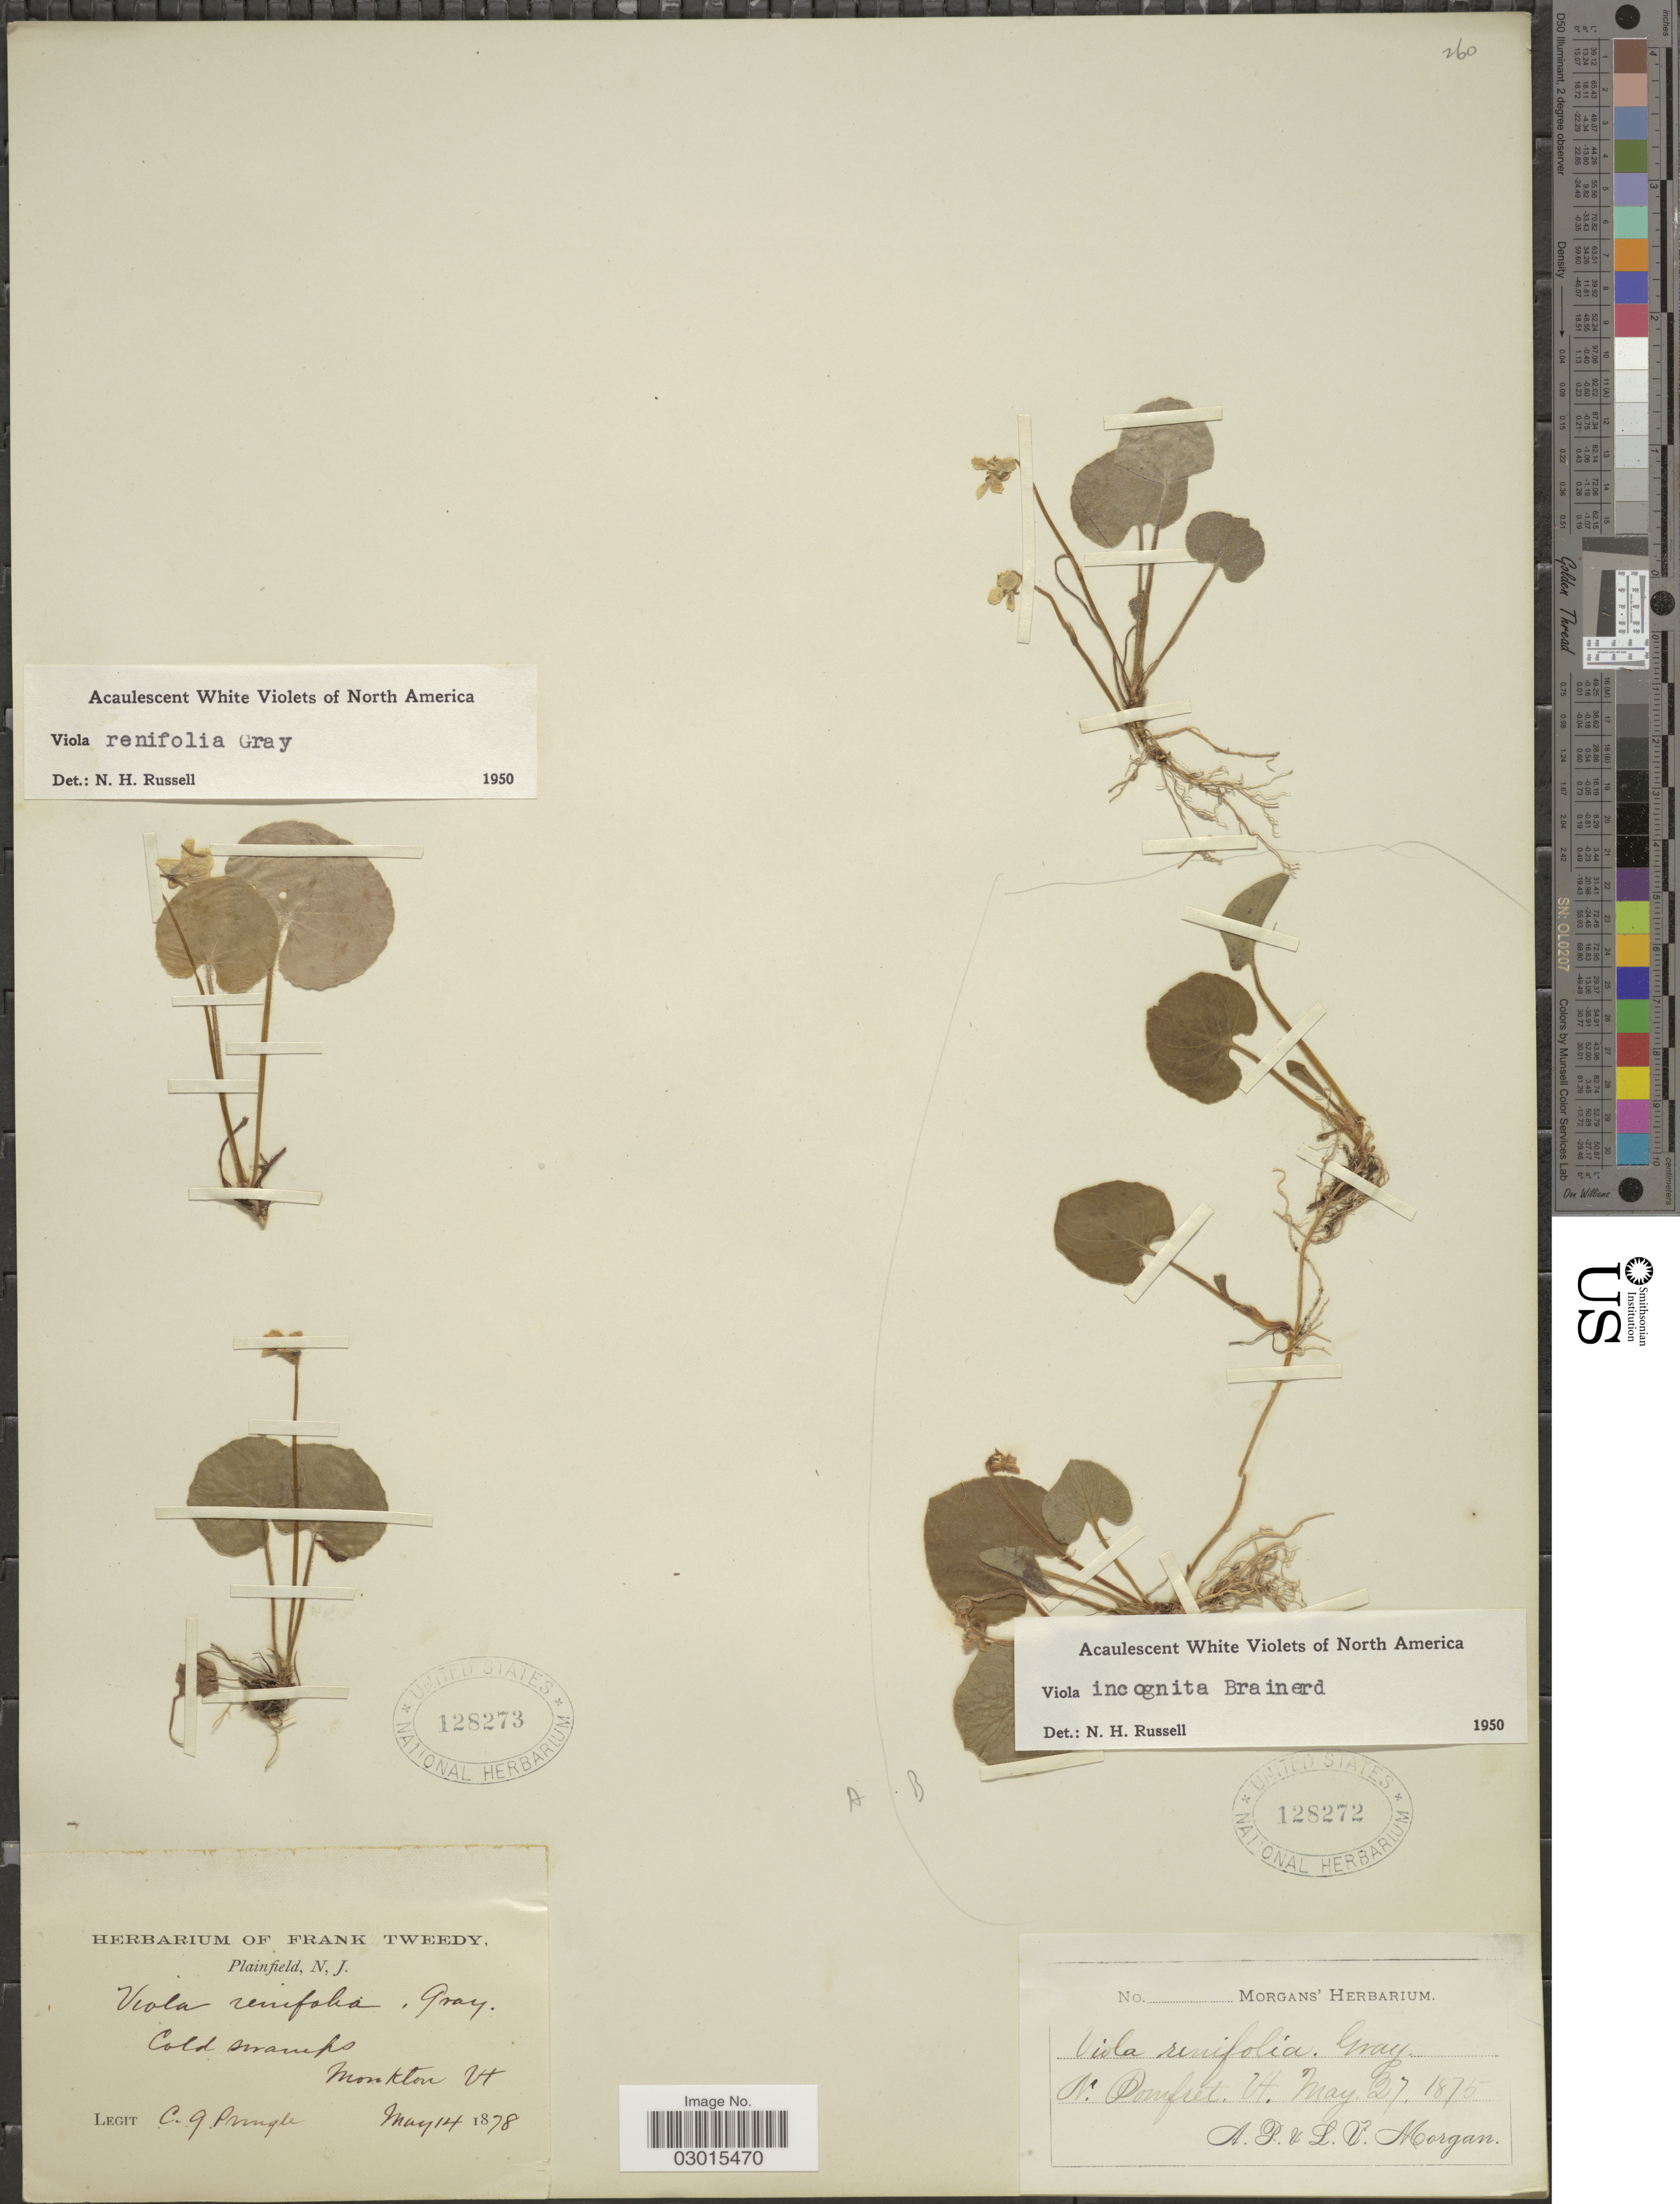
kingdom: Plantae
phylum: Tracheophyta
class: Magnoliopsida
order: Malpighiales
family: Violaceae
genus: Viola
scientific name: Viola incognita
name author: Brainerd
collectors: A. Morgan & L. Morgan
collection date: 1875-05-27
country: United States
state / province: Vermont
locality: N. Pomfret. Vt.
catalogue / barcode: US 128272-2